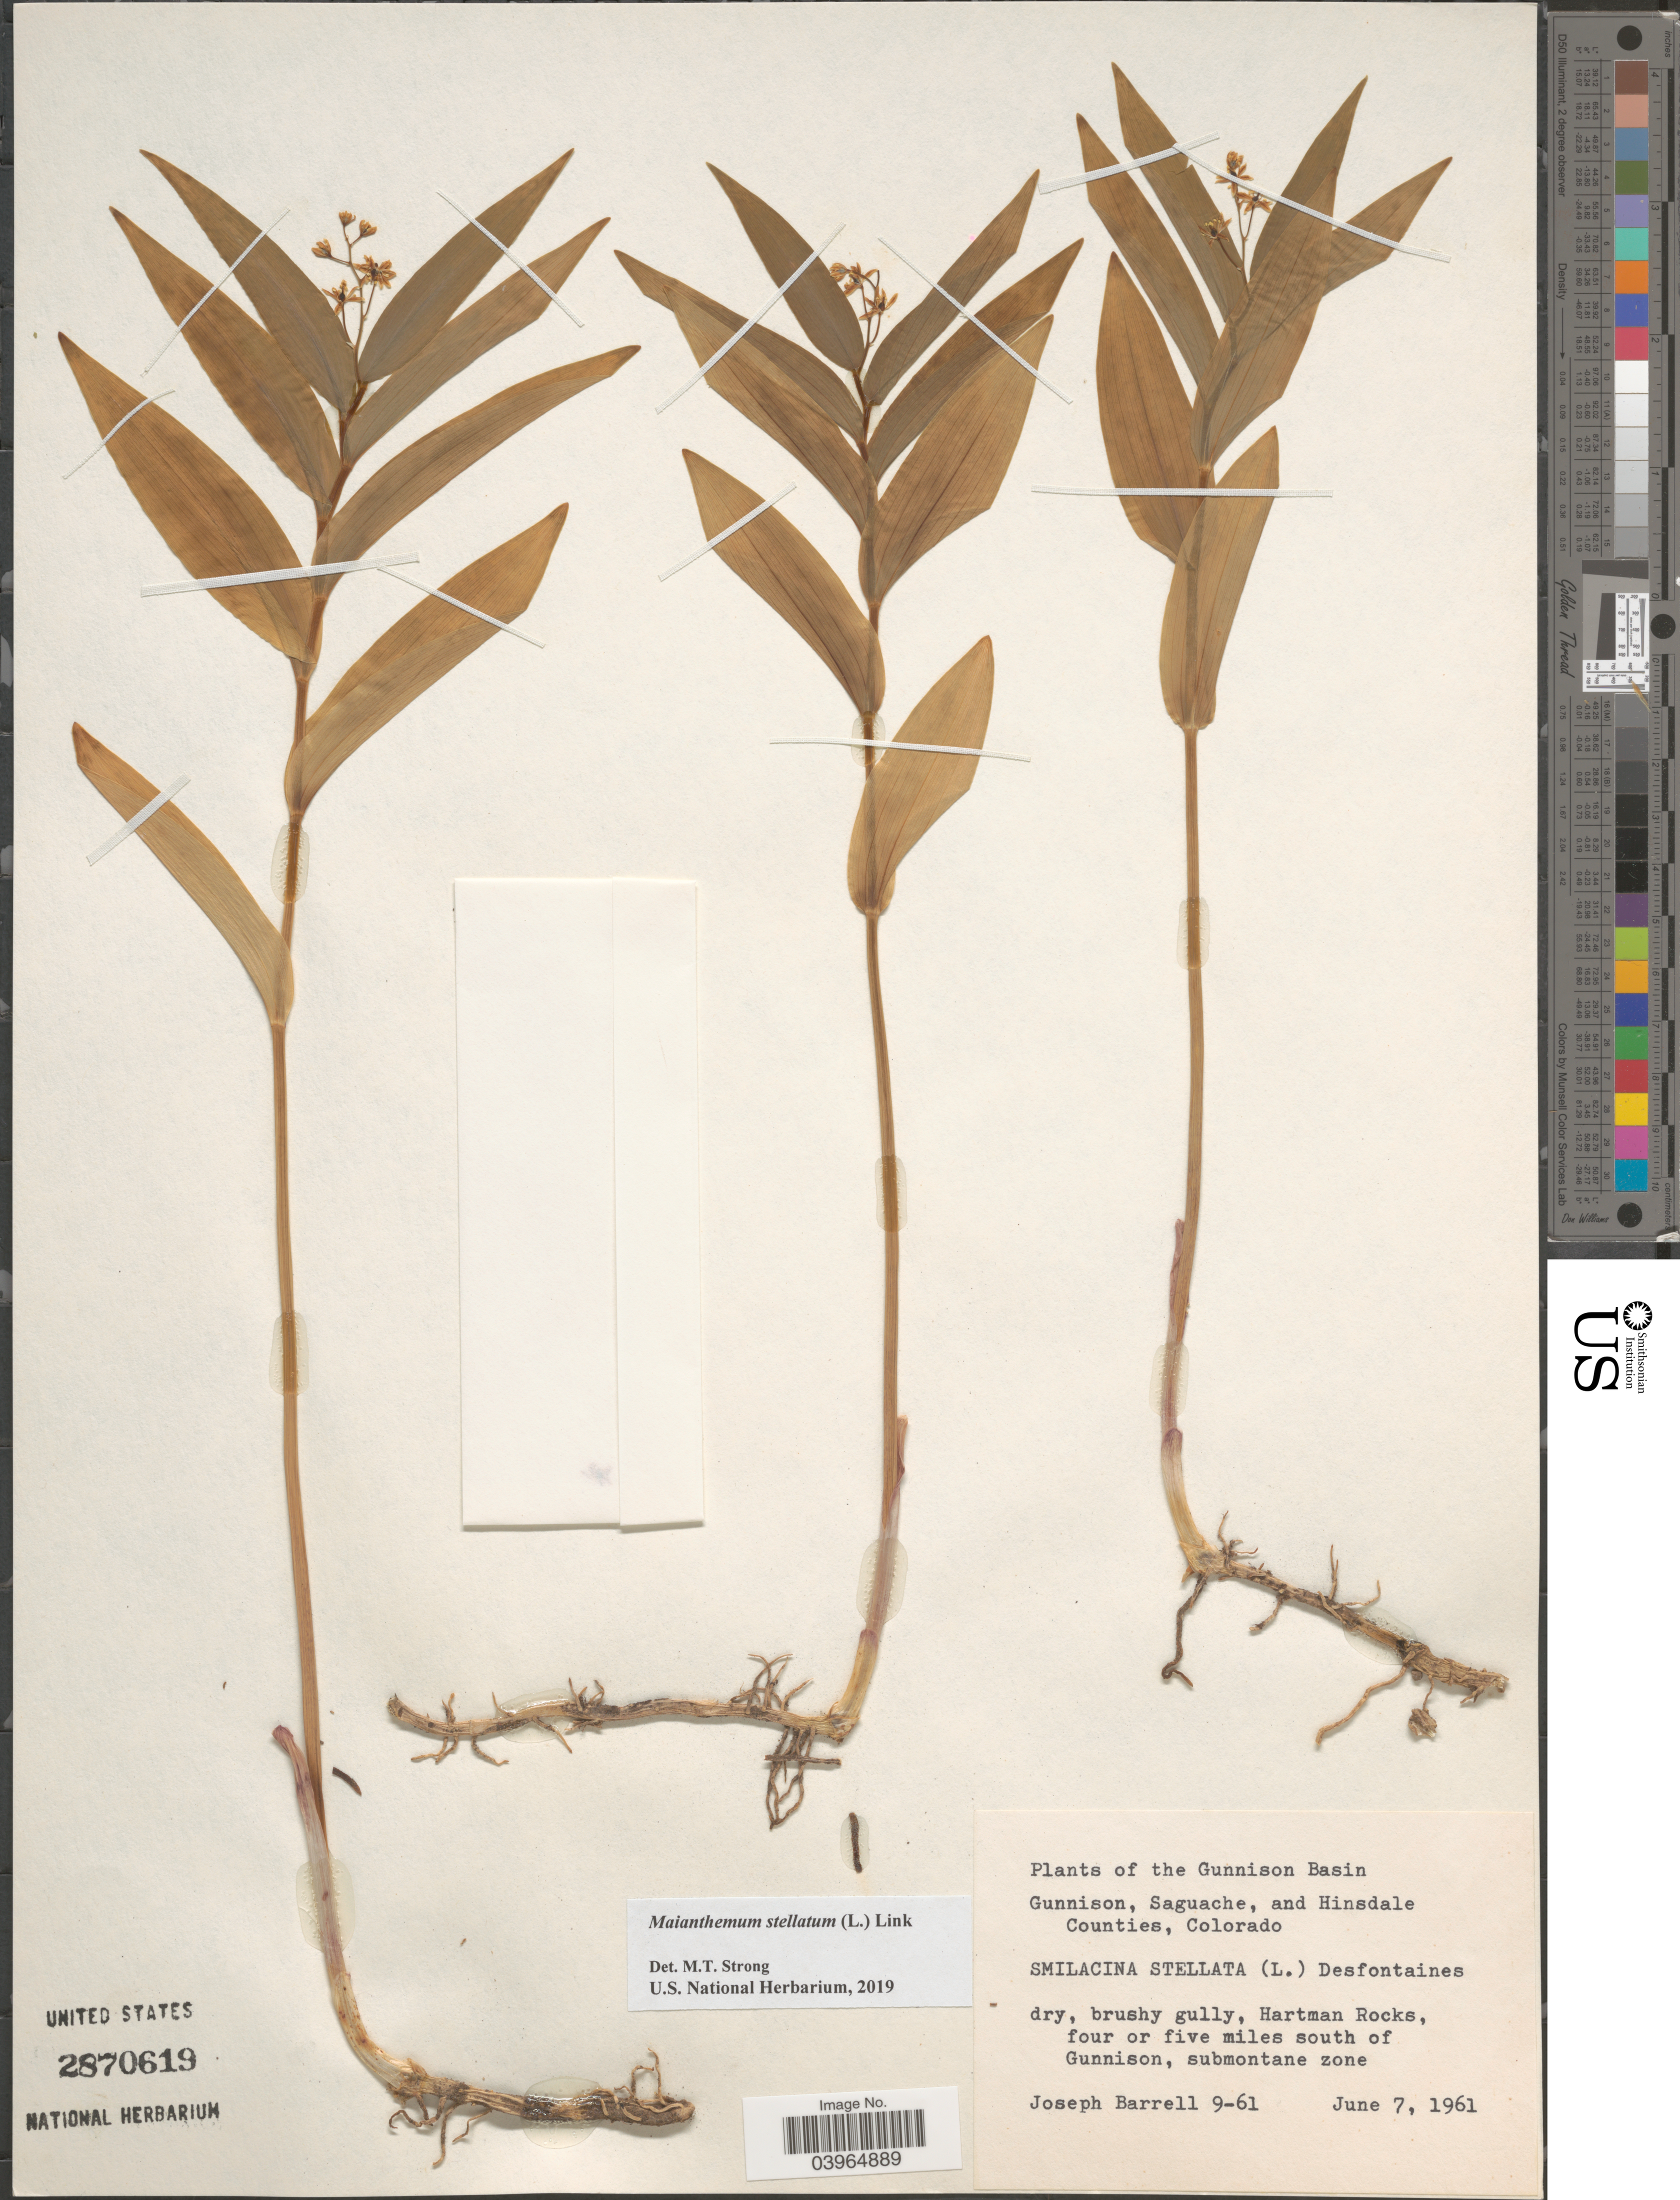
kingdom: Plantae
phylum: Tracheophyta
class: Liliopsida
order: Asparagales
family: Asparagaceae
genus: Maianthemum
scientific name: Maianthemum stellatum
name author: (L.) Link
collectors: J. Barrell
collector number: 9-61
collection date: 1961-06-07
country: United States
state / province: Colorado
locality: The Gunnison Basin. Hartman Rocks, four or five miles south of Gunnison.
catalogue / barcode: US 2870619